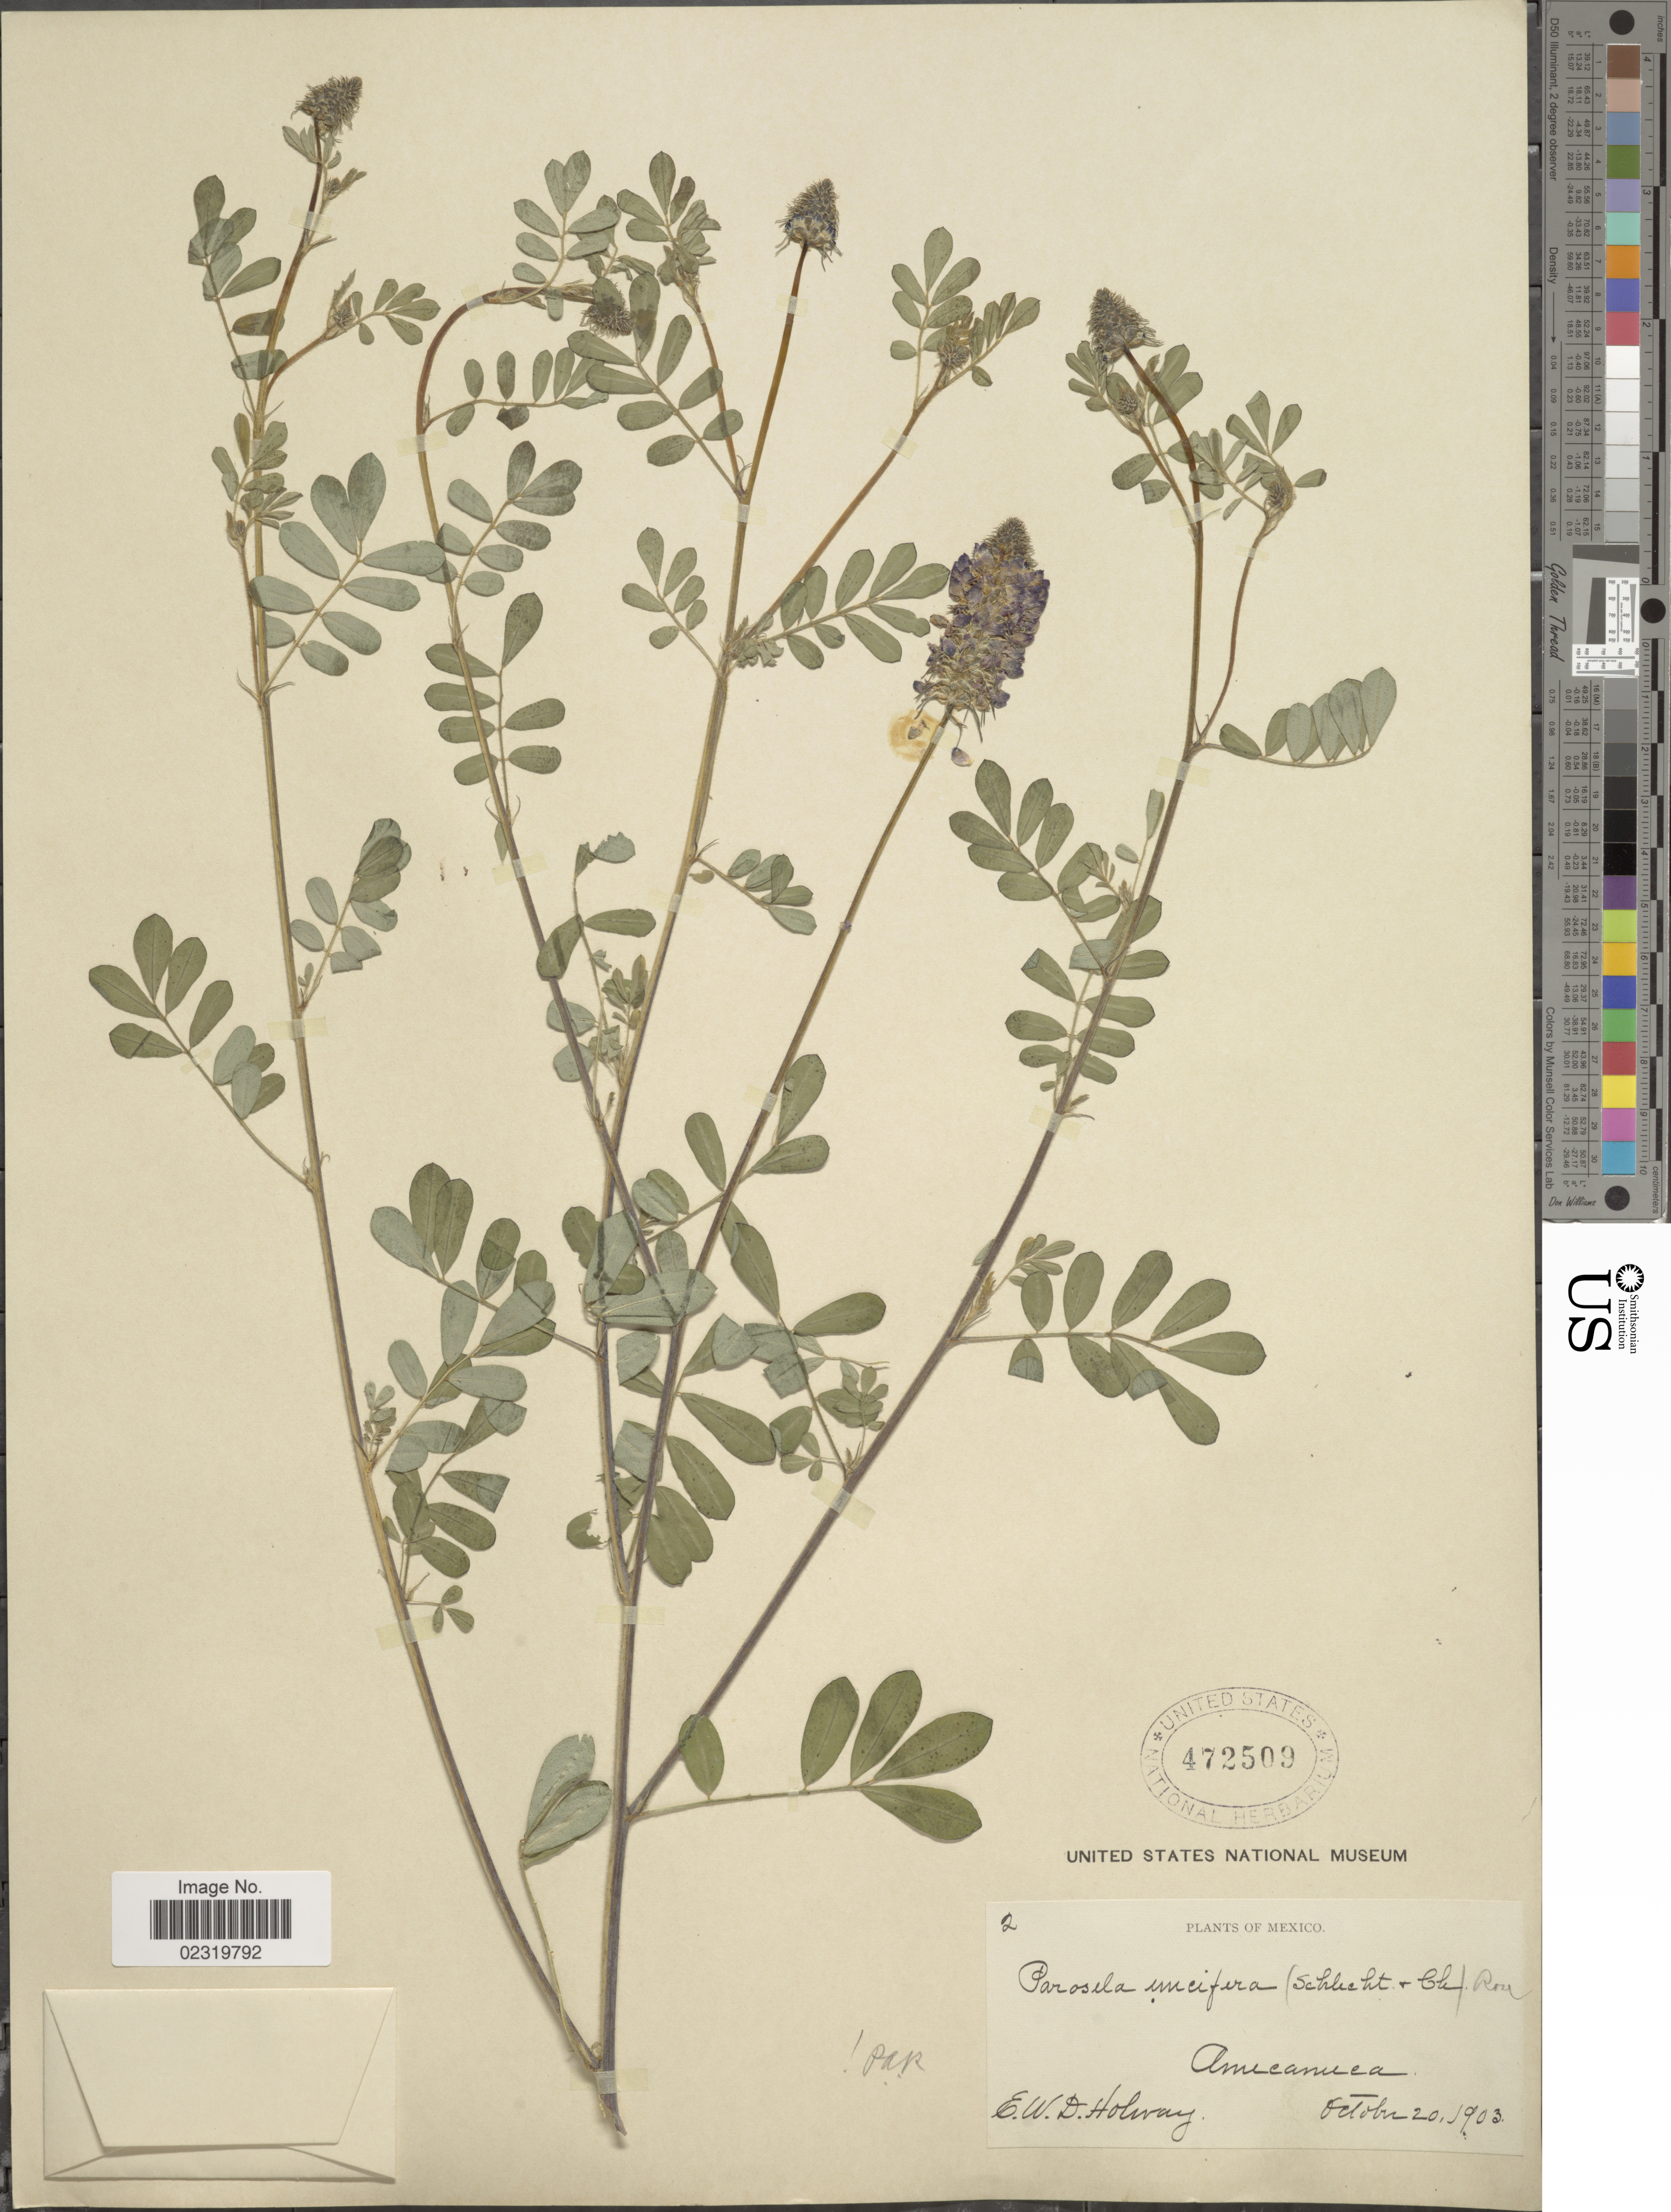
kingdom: Plantae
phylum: Tracheophyta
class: Magnoliopsida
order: Fabales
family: Fabaceae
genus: Dalea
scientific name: Dalea obovatifolia var. obovatifolia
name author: Ortega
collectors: E. W. D. Holway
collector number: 2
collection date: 1903-10-20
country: Mexico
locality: Amecanuca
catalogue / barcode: US 472509